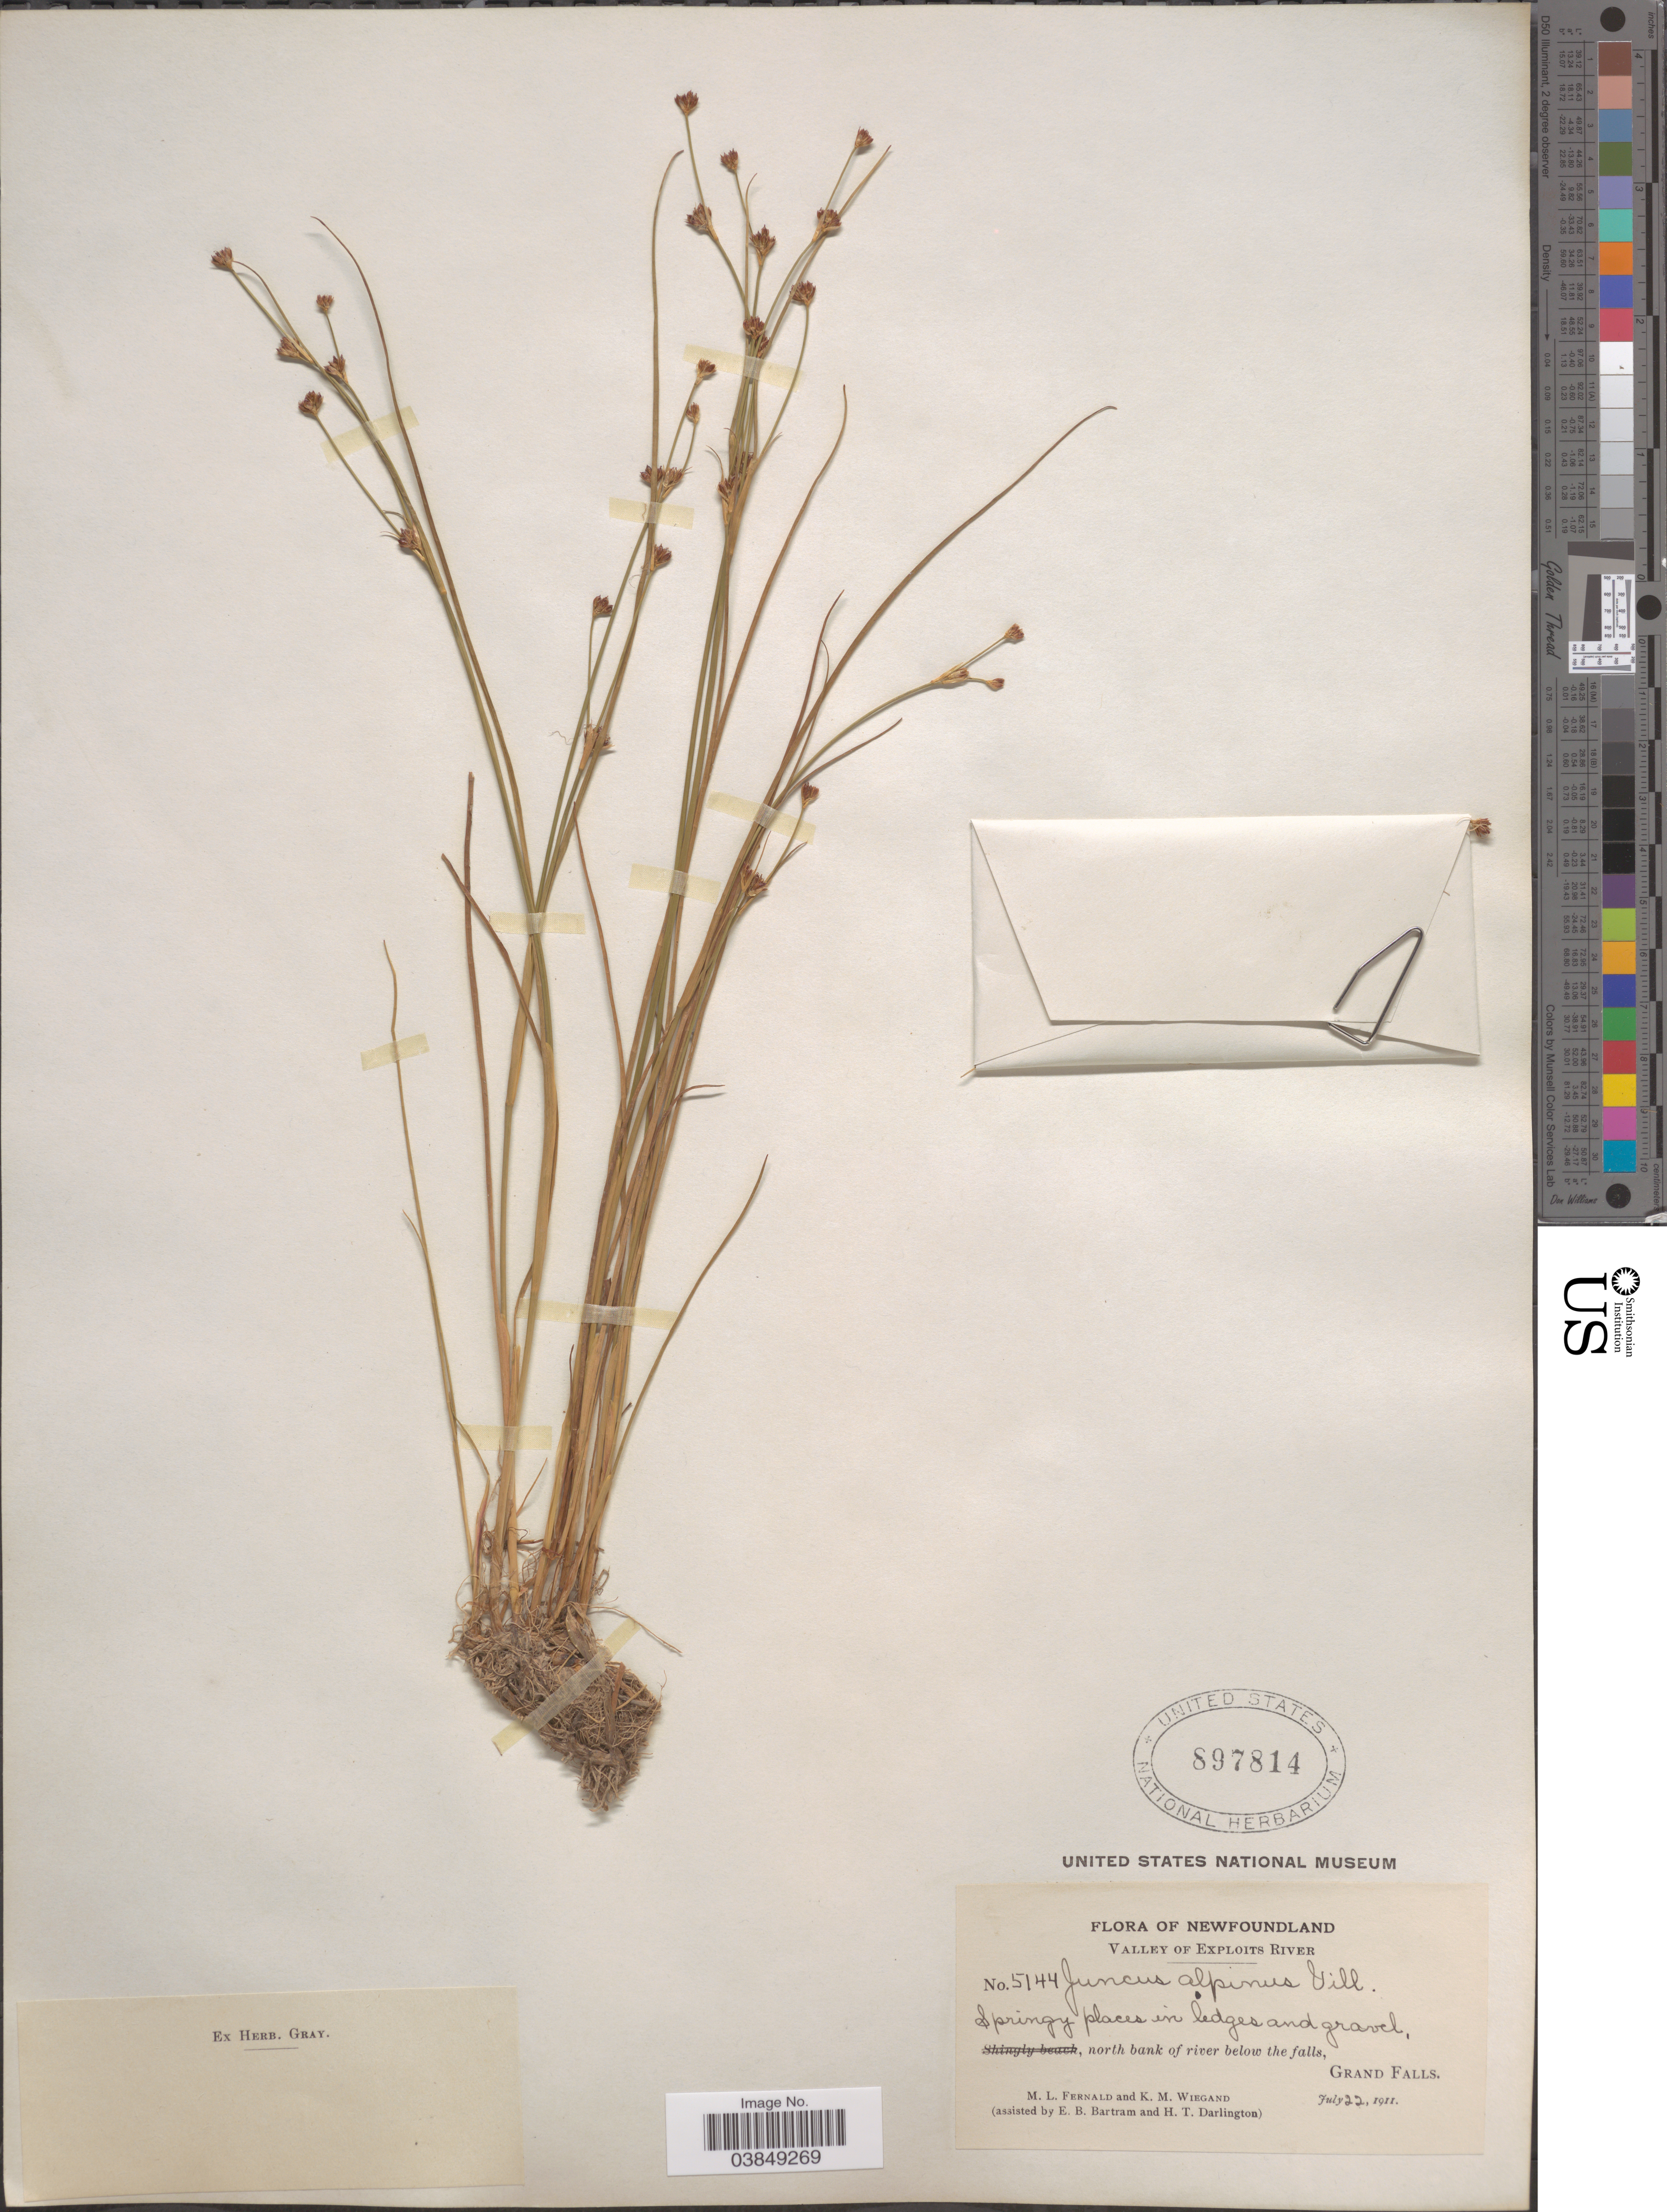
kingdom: Plantae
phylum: Tracheophyta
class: Liliopsida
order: Poales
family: Juncaceae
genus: Juncus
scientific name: Juncus rariflorus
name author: Hartm.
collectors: M. L. Fernald, K. M. Wiegand, E. B. Bartram & H. Darlington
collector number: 5144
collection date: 1911-07-22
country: Canada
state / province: Newfoundland and Labrador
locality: Valley of Exploits River. North bank of river below the falls, Grand Falls.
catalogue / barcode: US 897814